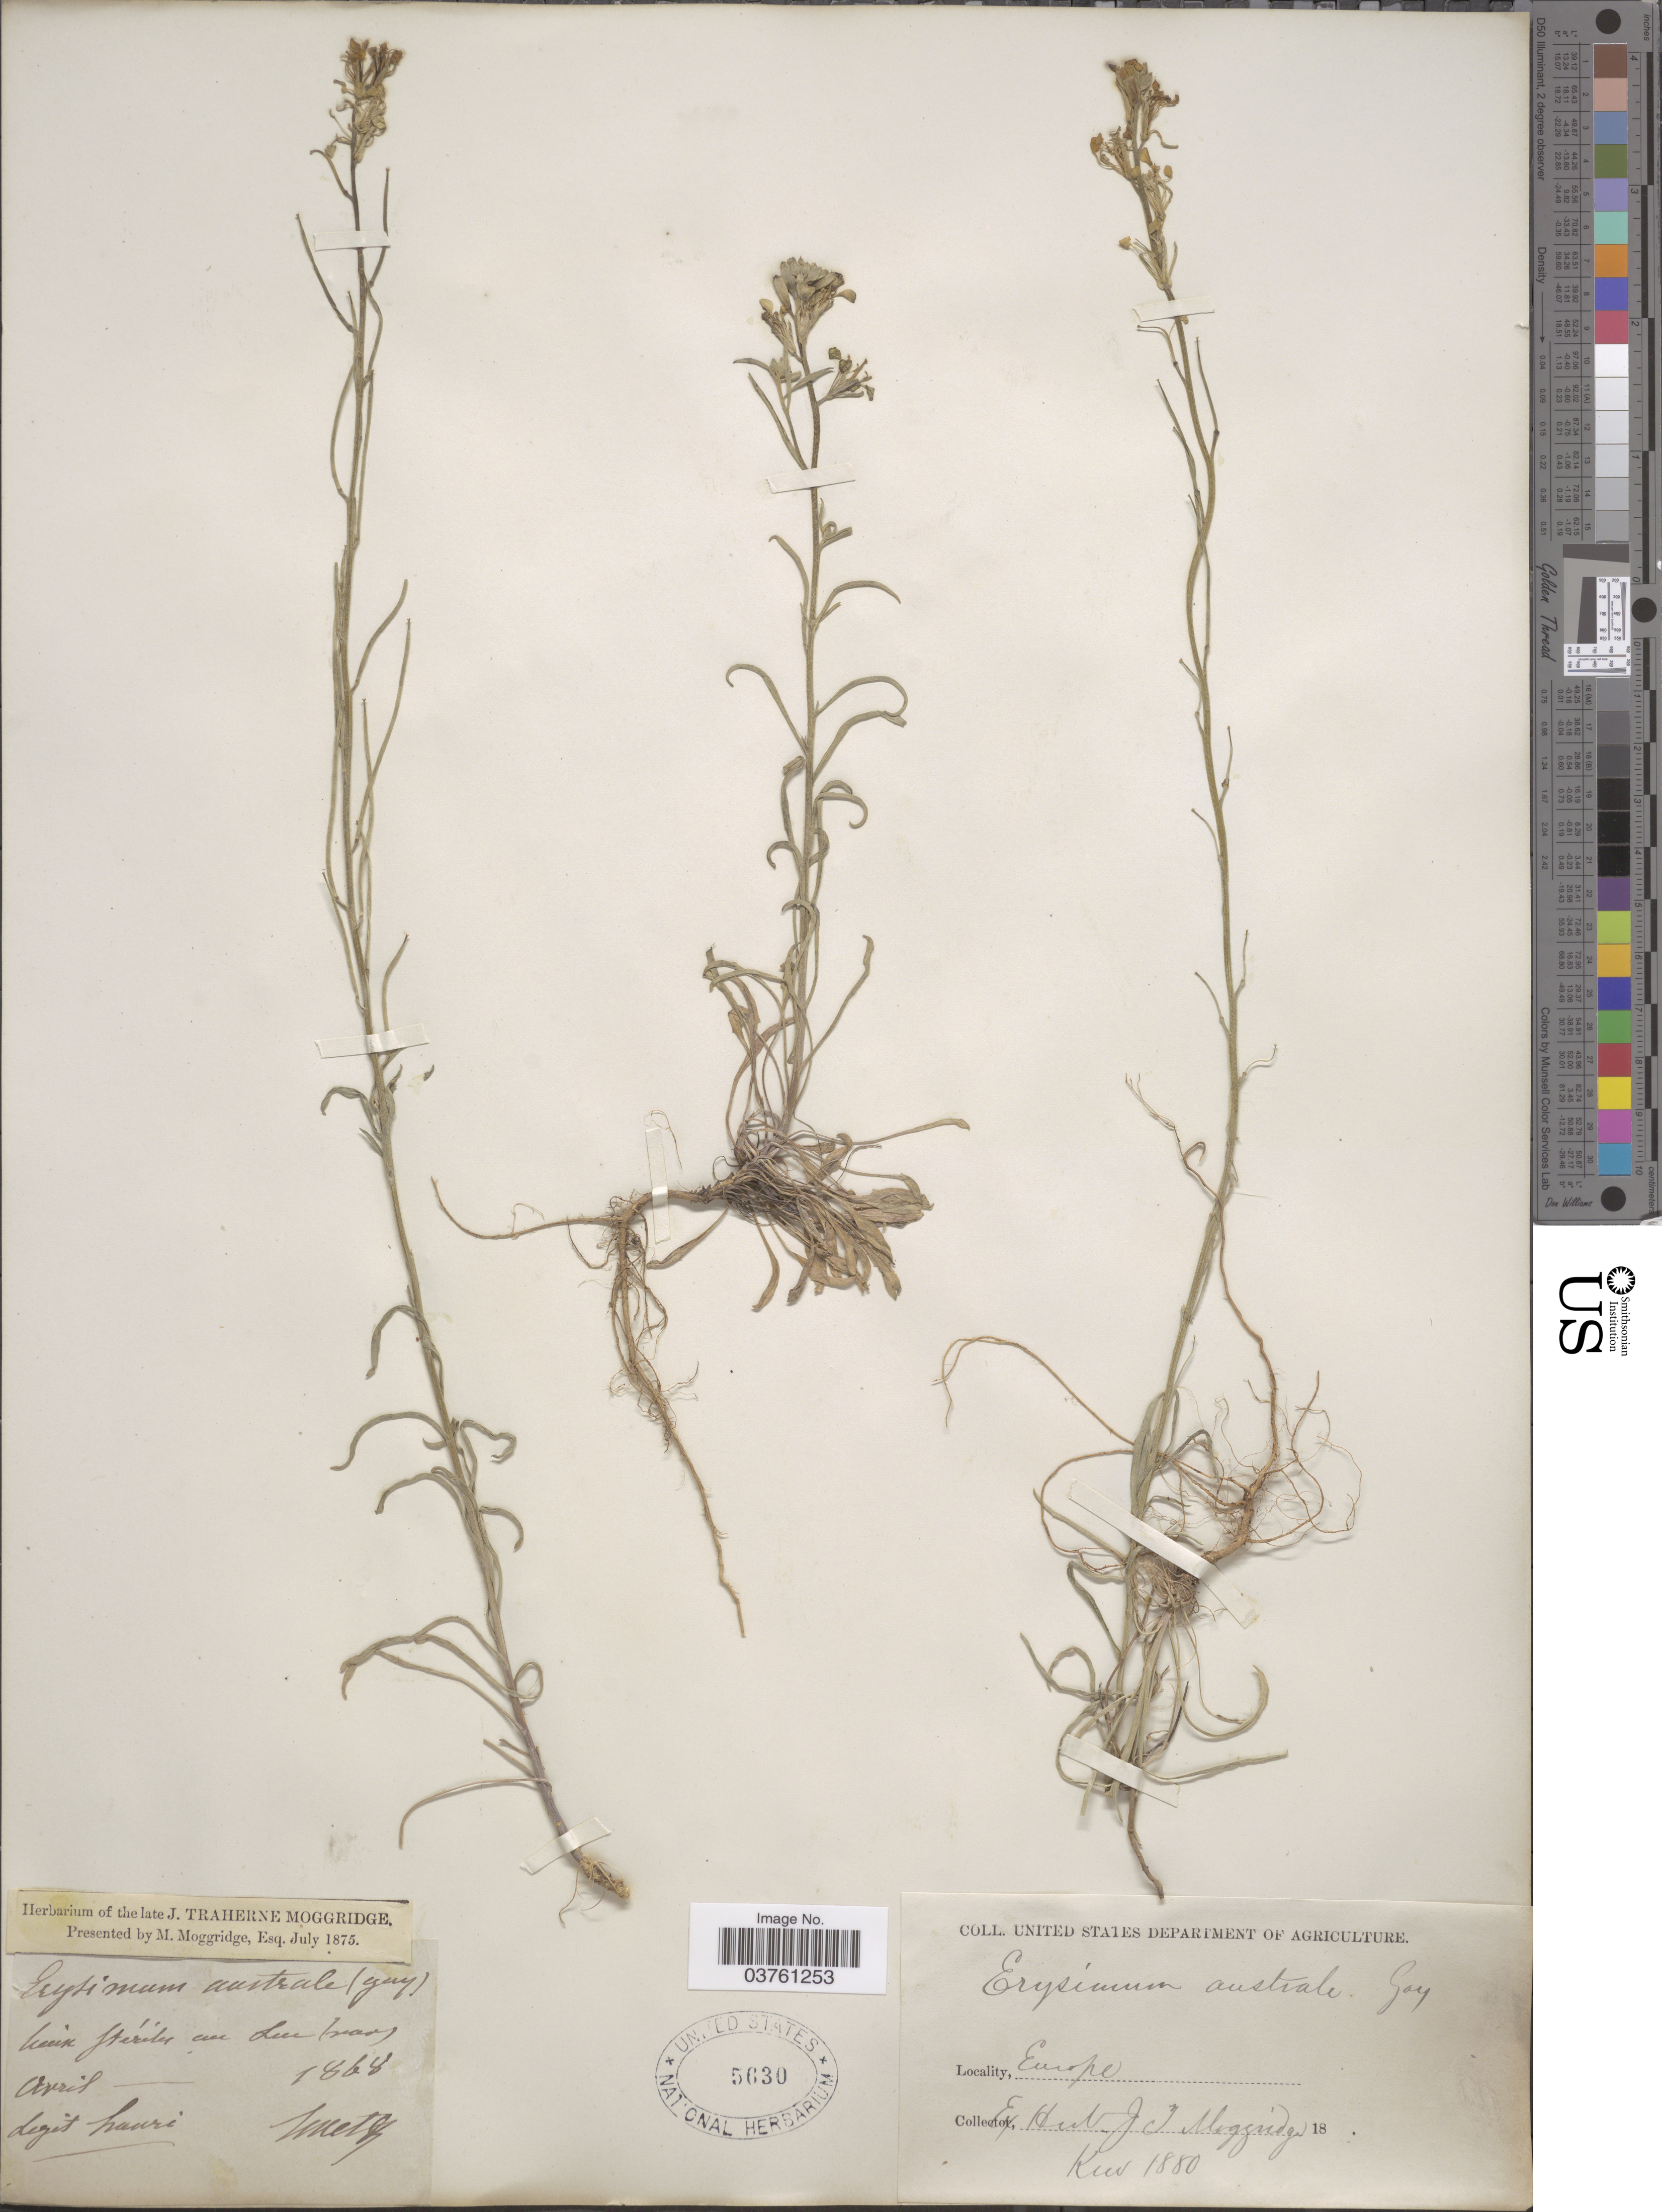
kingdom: Plantae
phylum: Tracheophyta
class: Magnoliopsida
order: Brassicales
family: Brassicaceae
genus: Erysimum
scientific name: Erysimum australe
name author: Heldr. ex Boiss.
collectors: Haure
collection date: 1868-04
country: France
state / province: Provence-Alpes-Côte d'Azur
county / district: Var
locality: Lieux Stériles au Luc (Var). Europe.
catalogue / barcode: US 5630